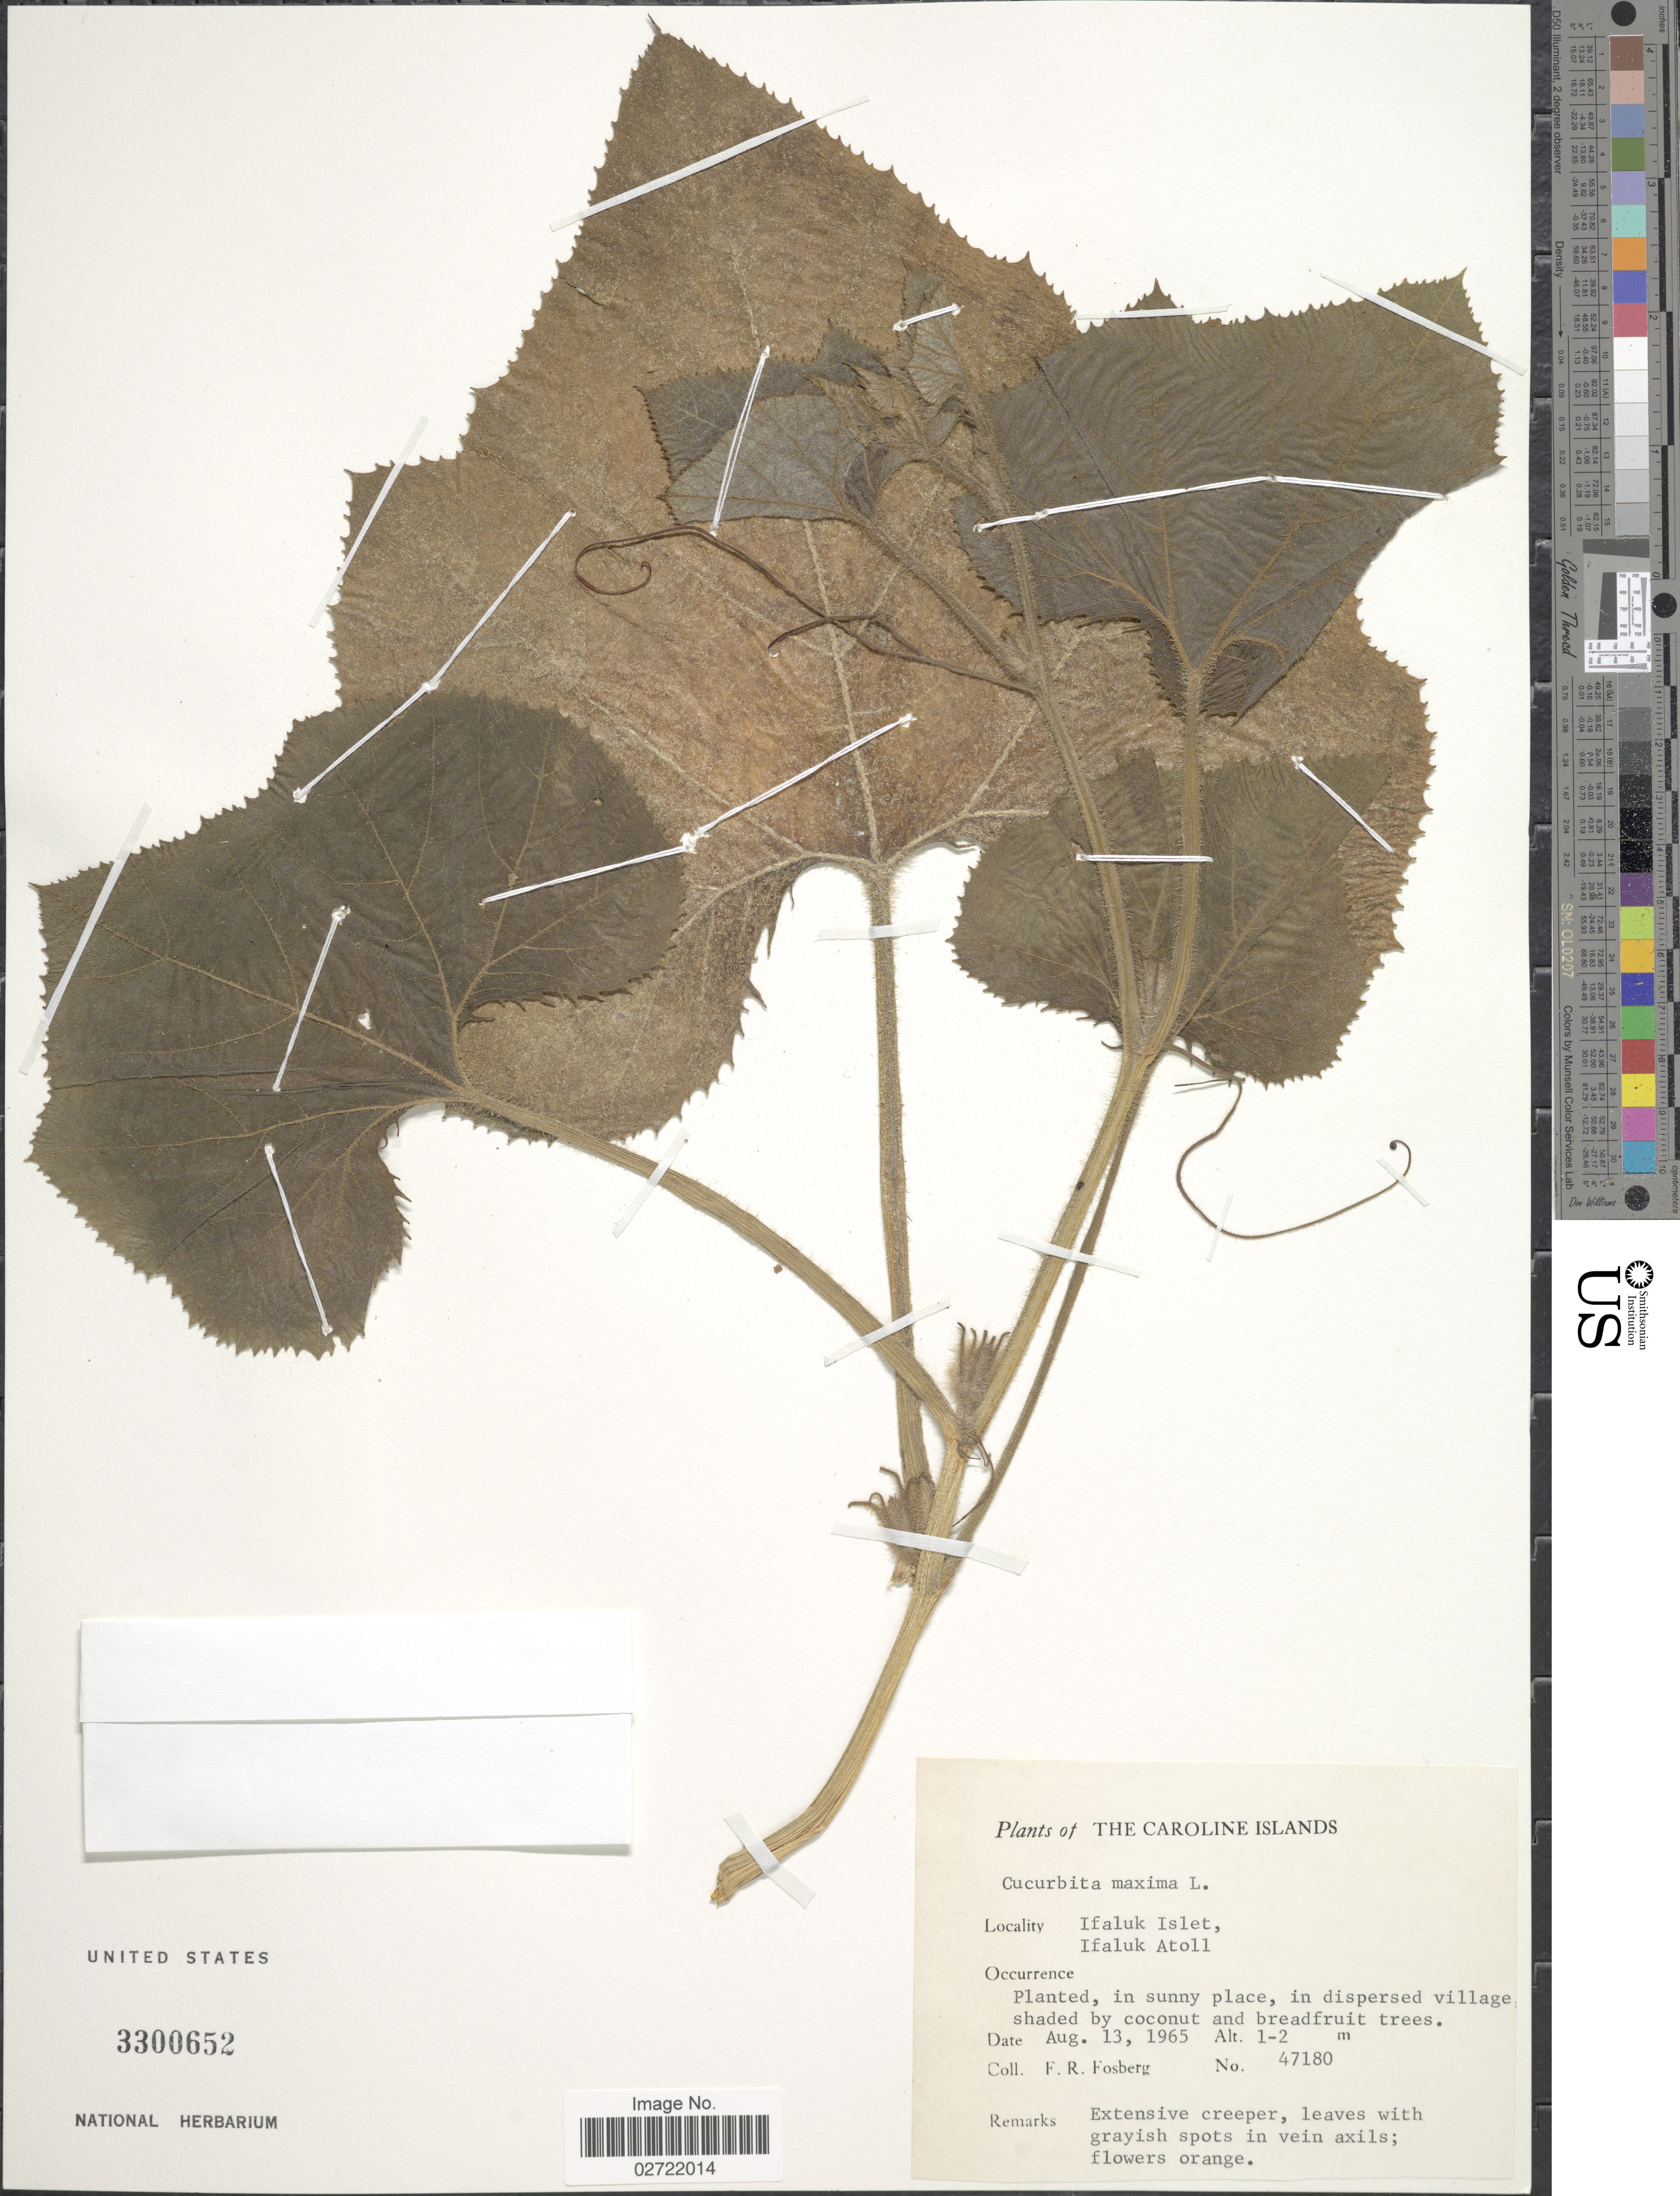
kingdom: Plantae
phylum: Tracheophyta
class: Magnoliopsida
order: Cucurbitales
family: Cucurbitaceae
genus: Cucurbita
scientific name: Cucurbita maxima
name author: Duchesne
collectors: F. R. Fosberg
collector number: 47180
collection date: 1965-08-13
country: Micronesia, Federated States of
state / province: Yap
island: Ifalik [Ifaluk] Atoll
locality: The Caroline Islands, Ifaluk Islet, Ifaluk Atoll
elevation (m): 1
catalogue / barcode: US 3300652